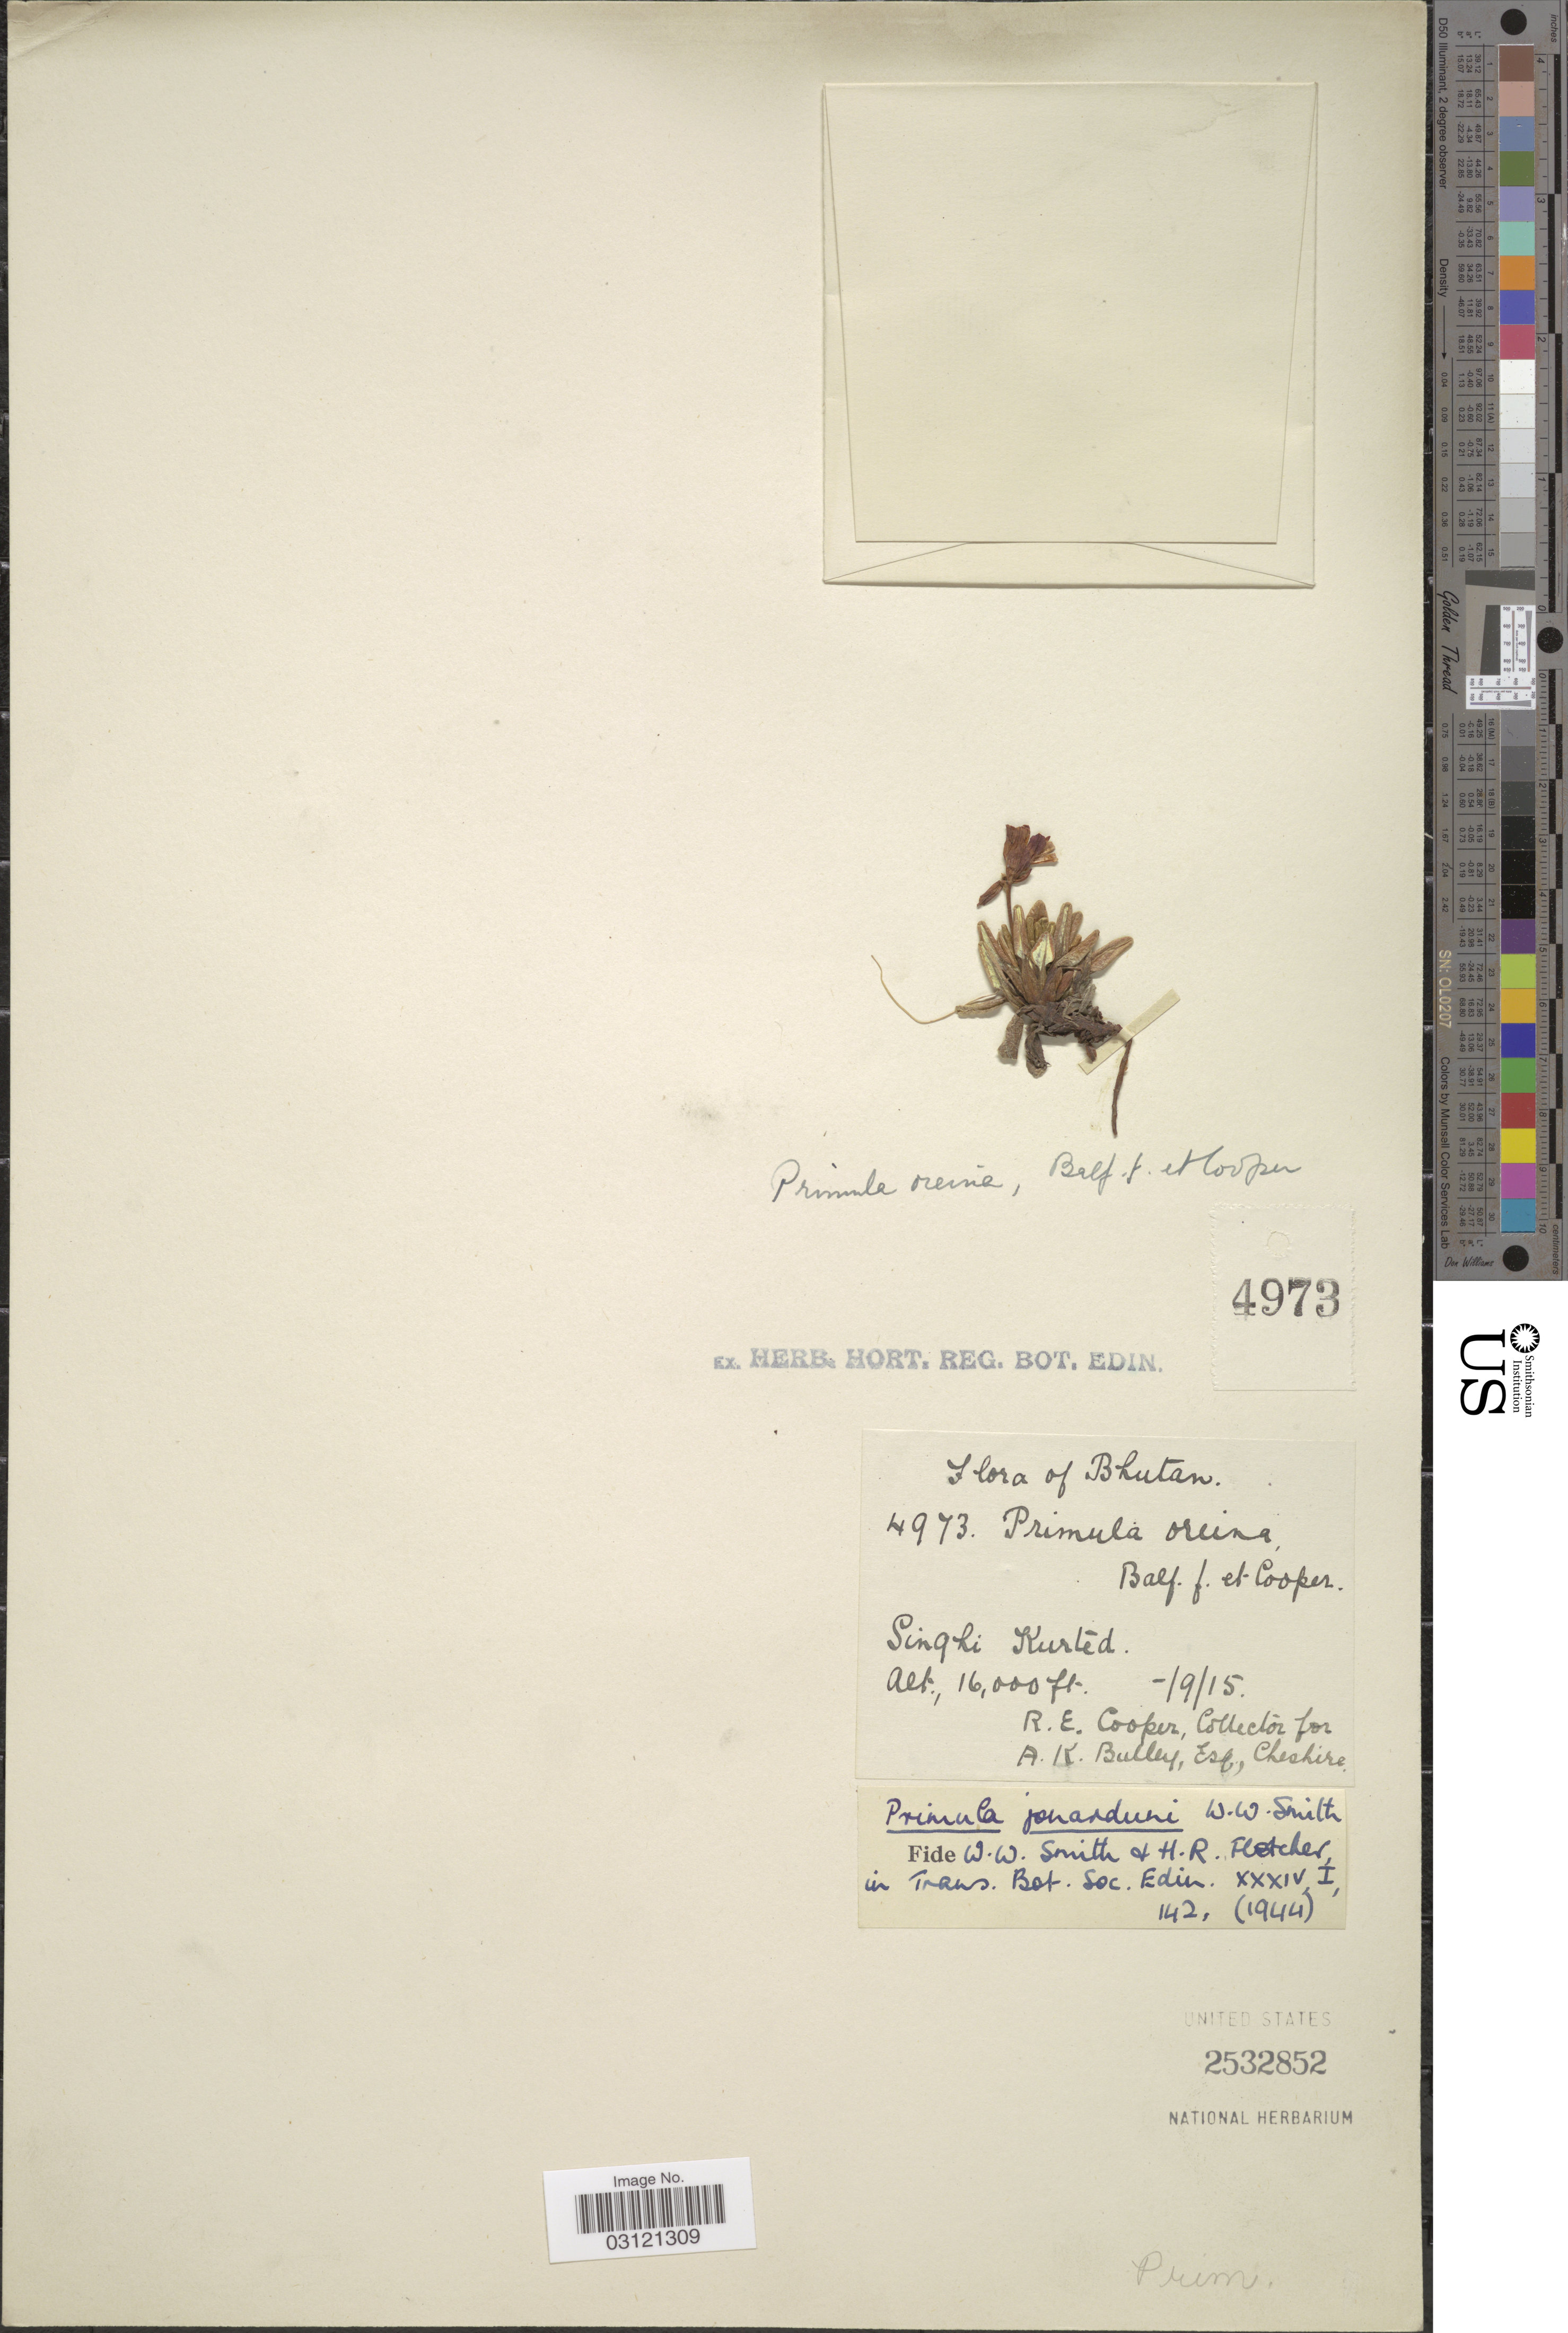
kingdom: Plantae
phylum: Tracheophyta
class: Magnoliopsida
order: Ericales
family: Primulaceae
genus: Primula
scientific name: Primula jonardunii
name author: W.W. Sm.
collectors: R. E. Cooper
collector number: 4973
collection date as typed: Transcribed d/m/y: /9/15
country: Bhutan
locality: Singhi, Kurted.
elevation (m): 4877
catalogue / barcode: US 2532852